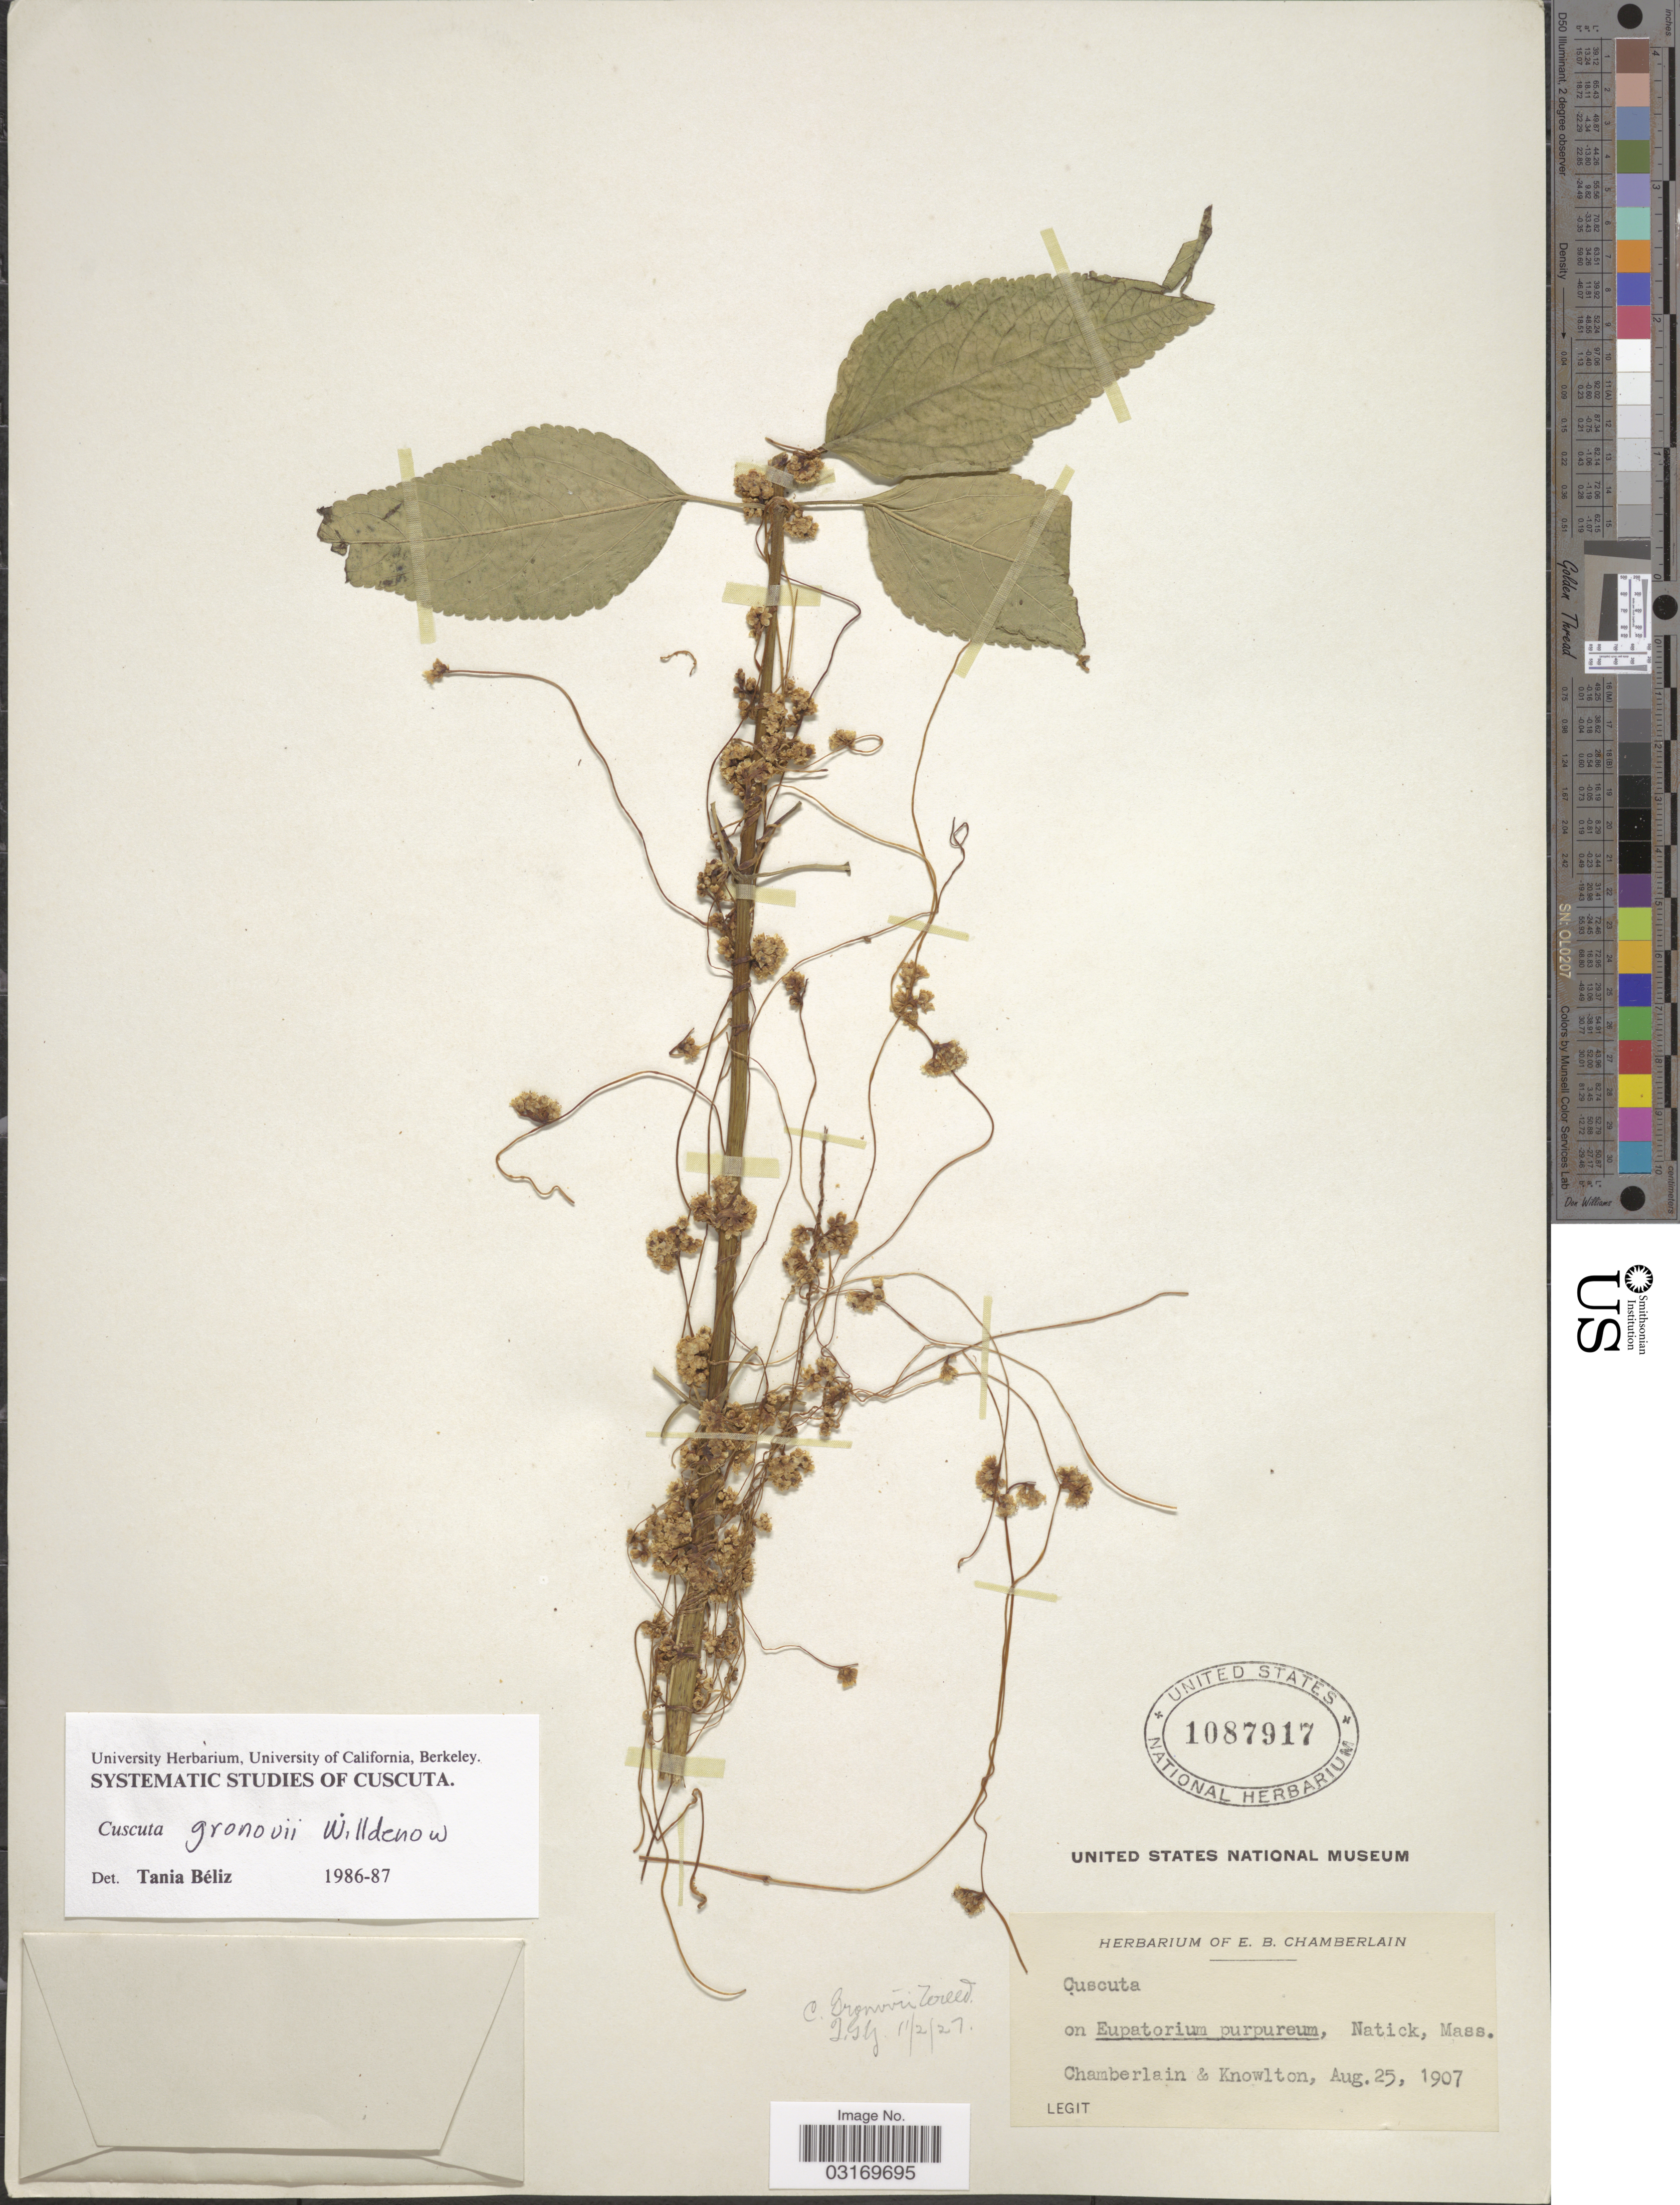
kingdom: Plantae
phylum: Tracheophyta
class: Magnoliopsida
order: Solanales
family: Convolvulaceae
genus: Cuscuta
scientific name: Cuscuta gronovii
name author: Willd. ex Schult.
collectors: E. Chamberlain & -. Knowlton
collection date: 1907-08-25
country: United States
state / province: Massachusetts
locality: Natick.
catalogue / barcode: US 1087917